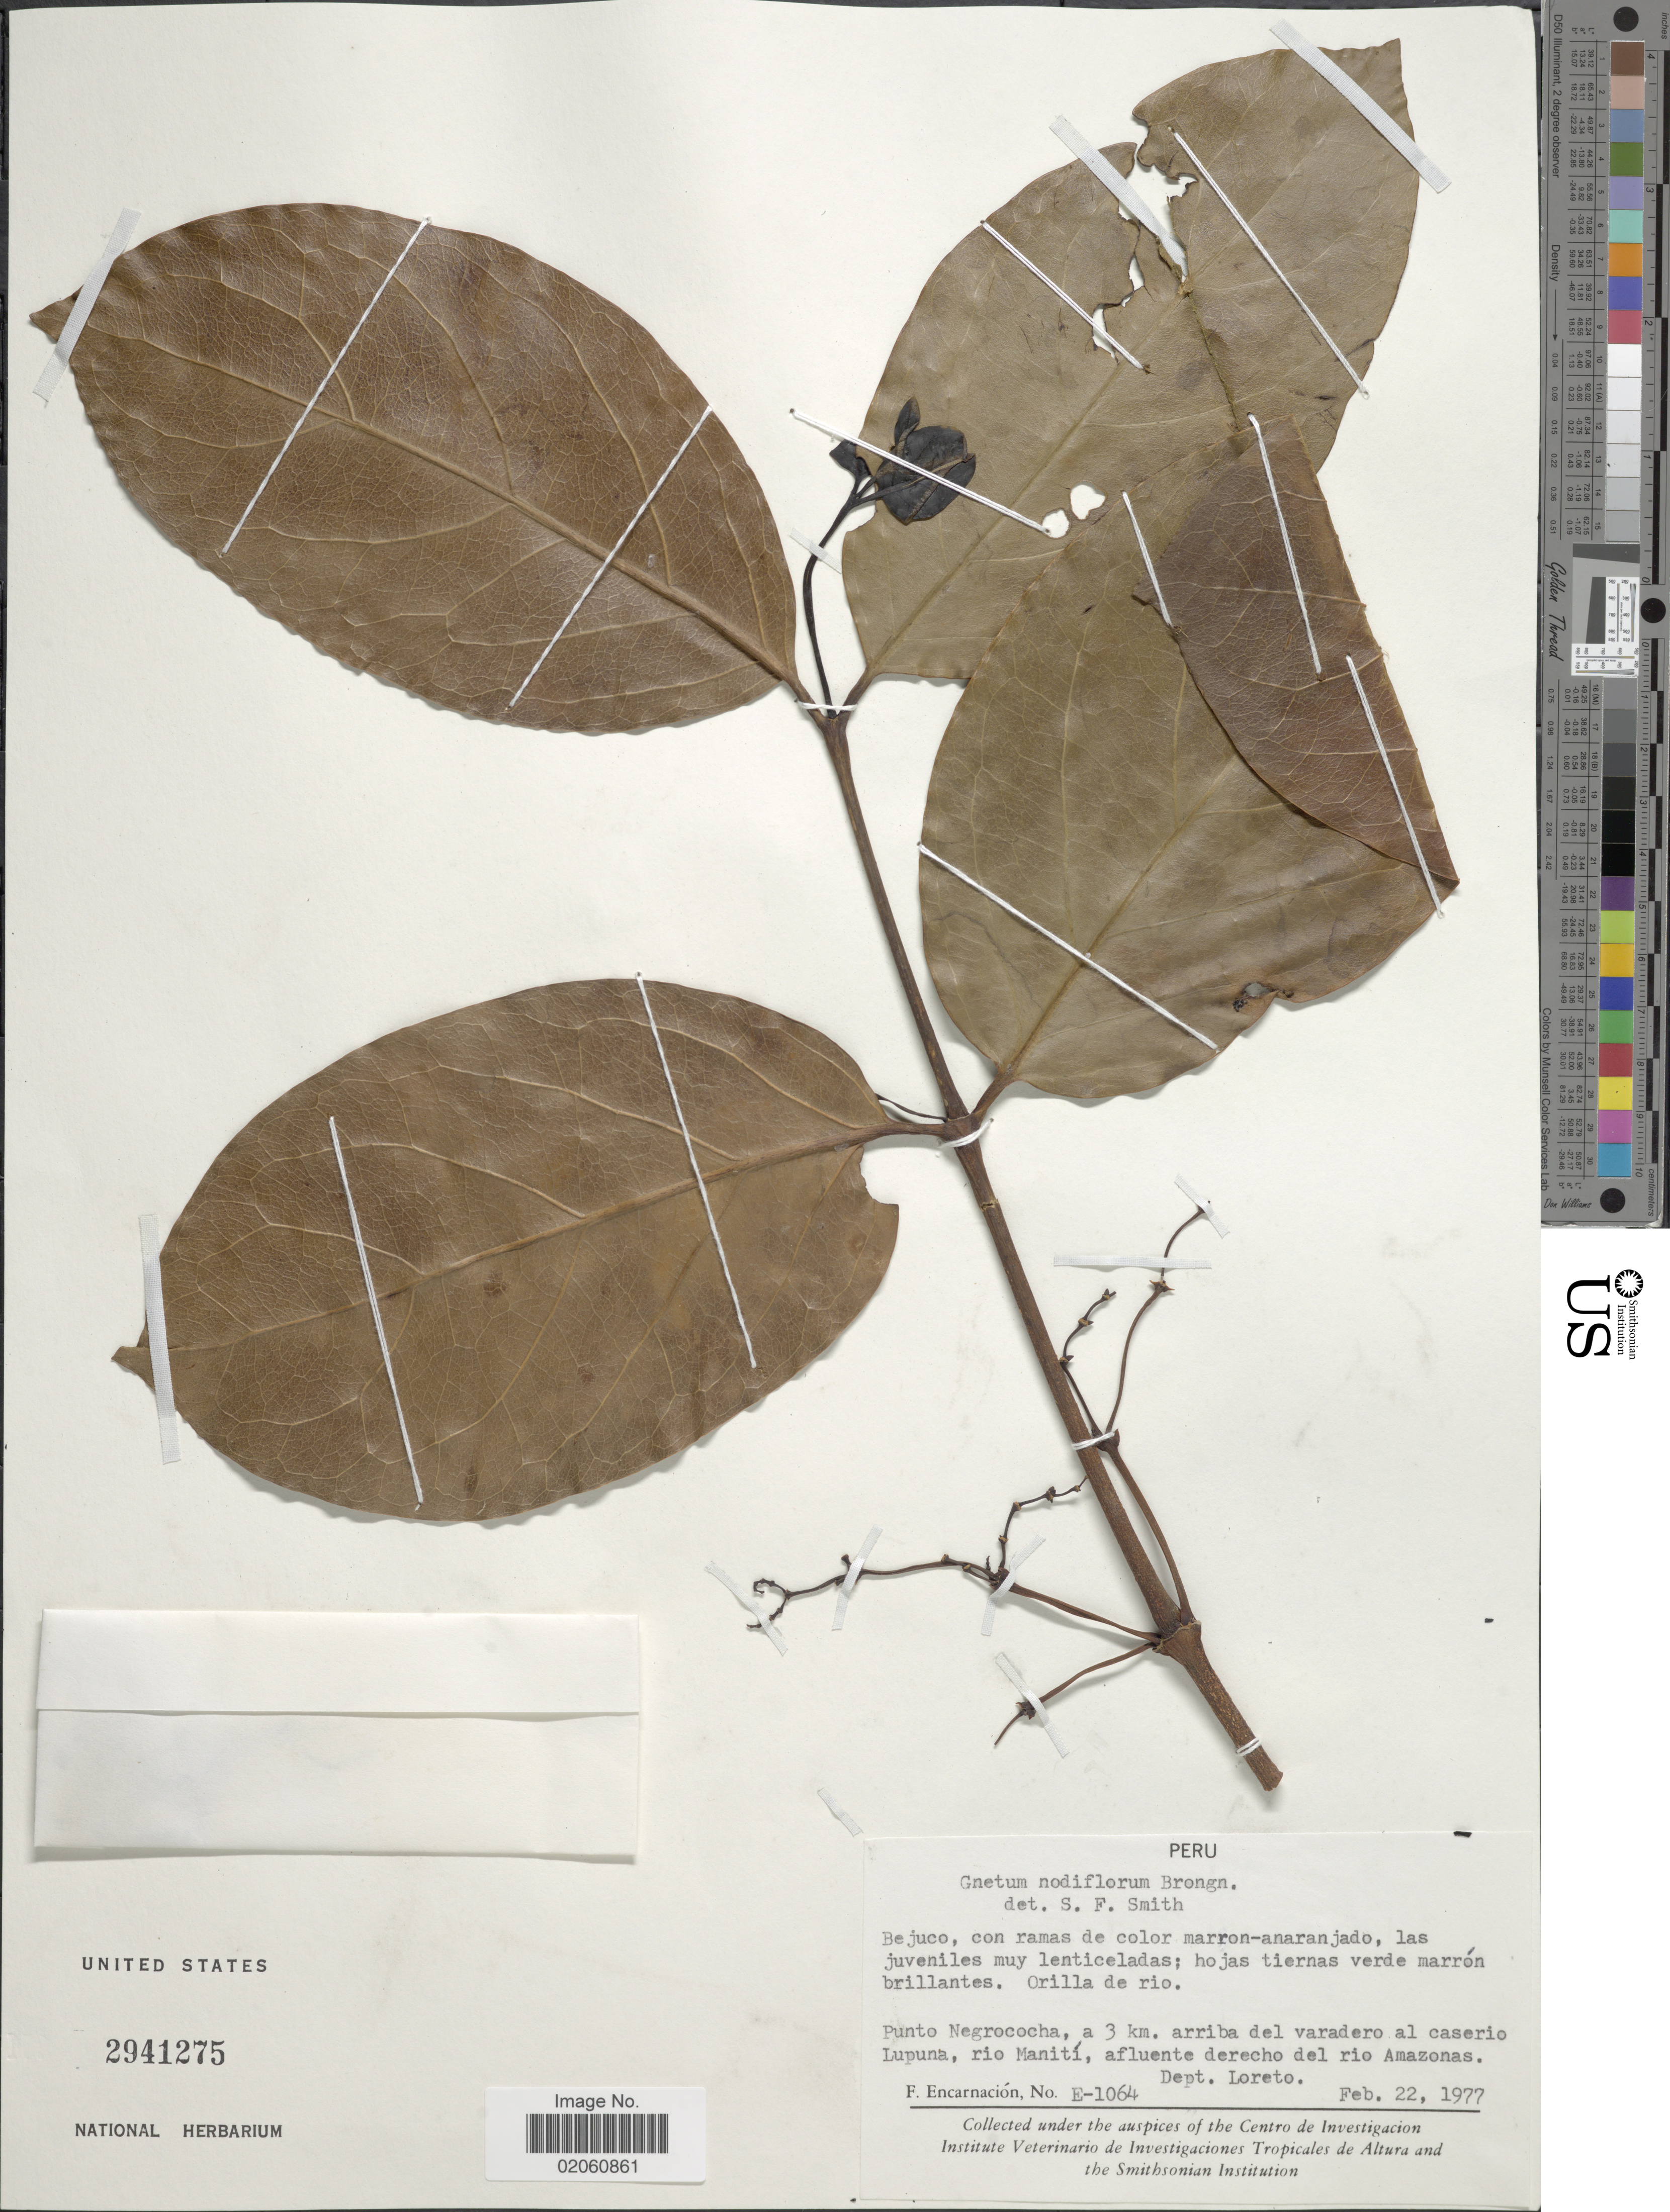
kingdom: Plantae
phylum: Tracheophyta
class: Gnetopsida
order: Gnetales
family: Gnetaceae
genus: Gnetum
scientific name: Gnetum nodiflorum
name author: Brongn.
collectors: F. Encarnación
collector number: E-1064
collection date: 1977-02-22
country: Peru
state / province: Loreto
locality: Punto Negrococha, a 3 km arriba del varadero al caserio Lupuna, rio Manití, afluente derecho del rio Amazonas, Dept. Loreto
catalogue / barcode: US 2941275